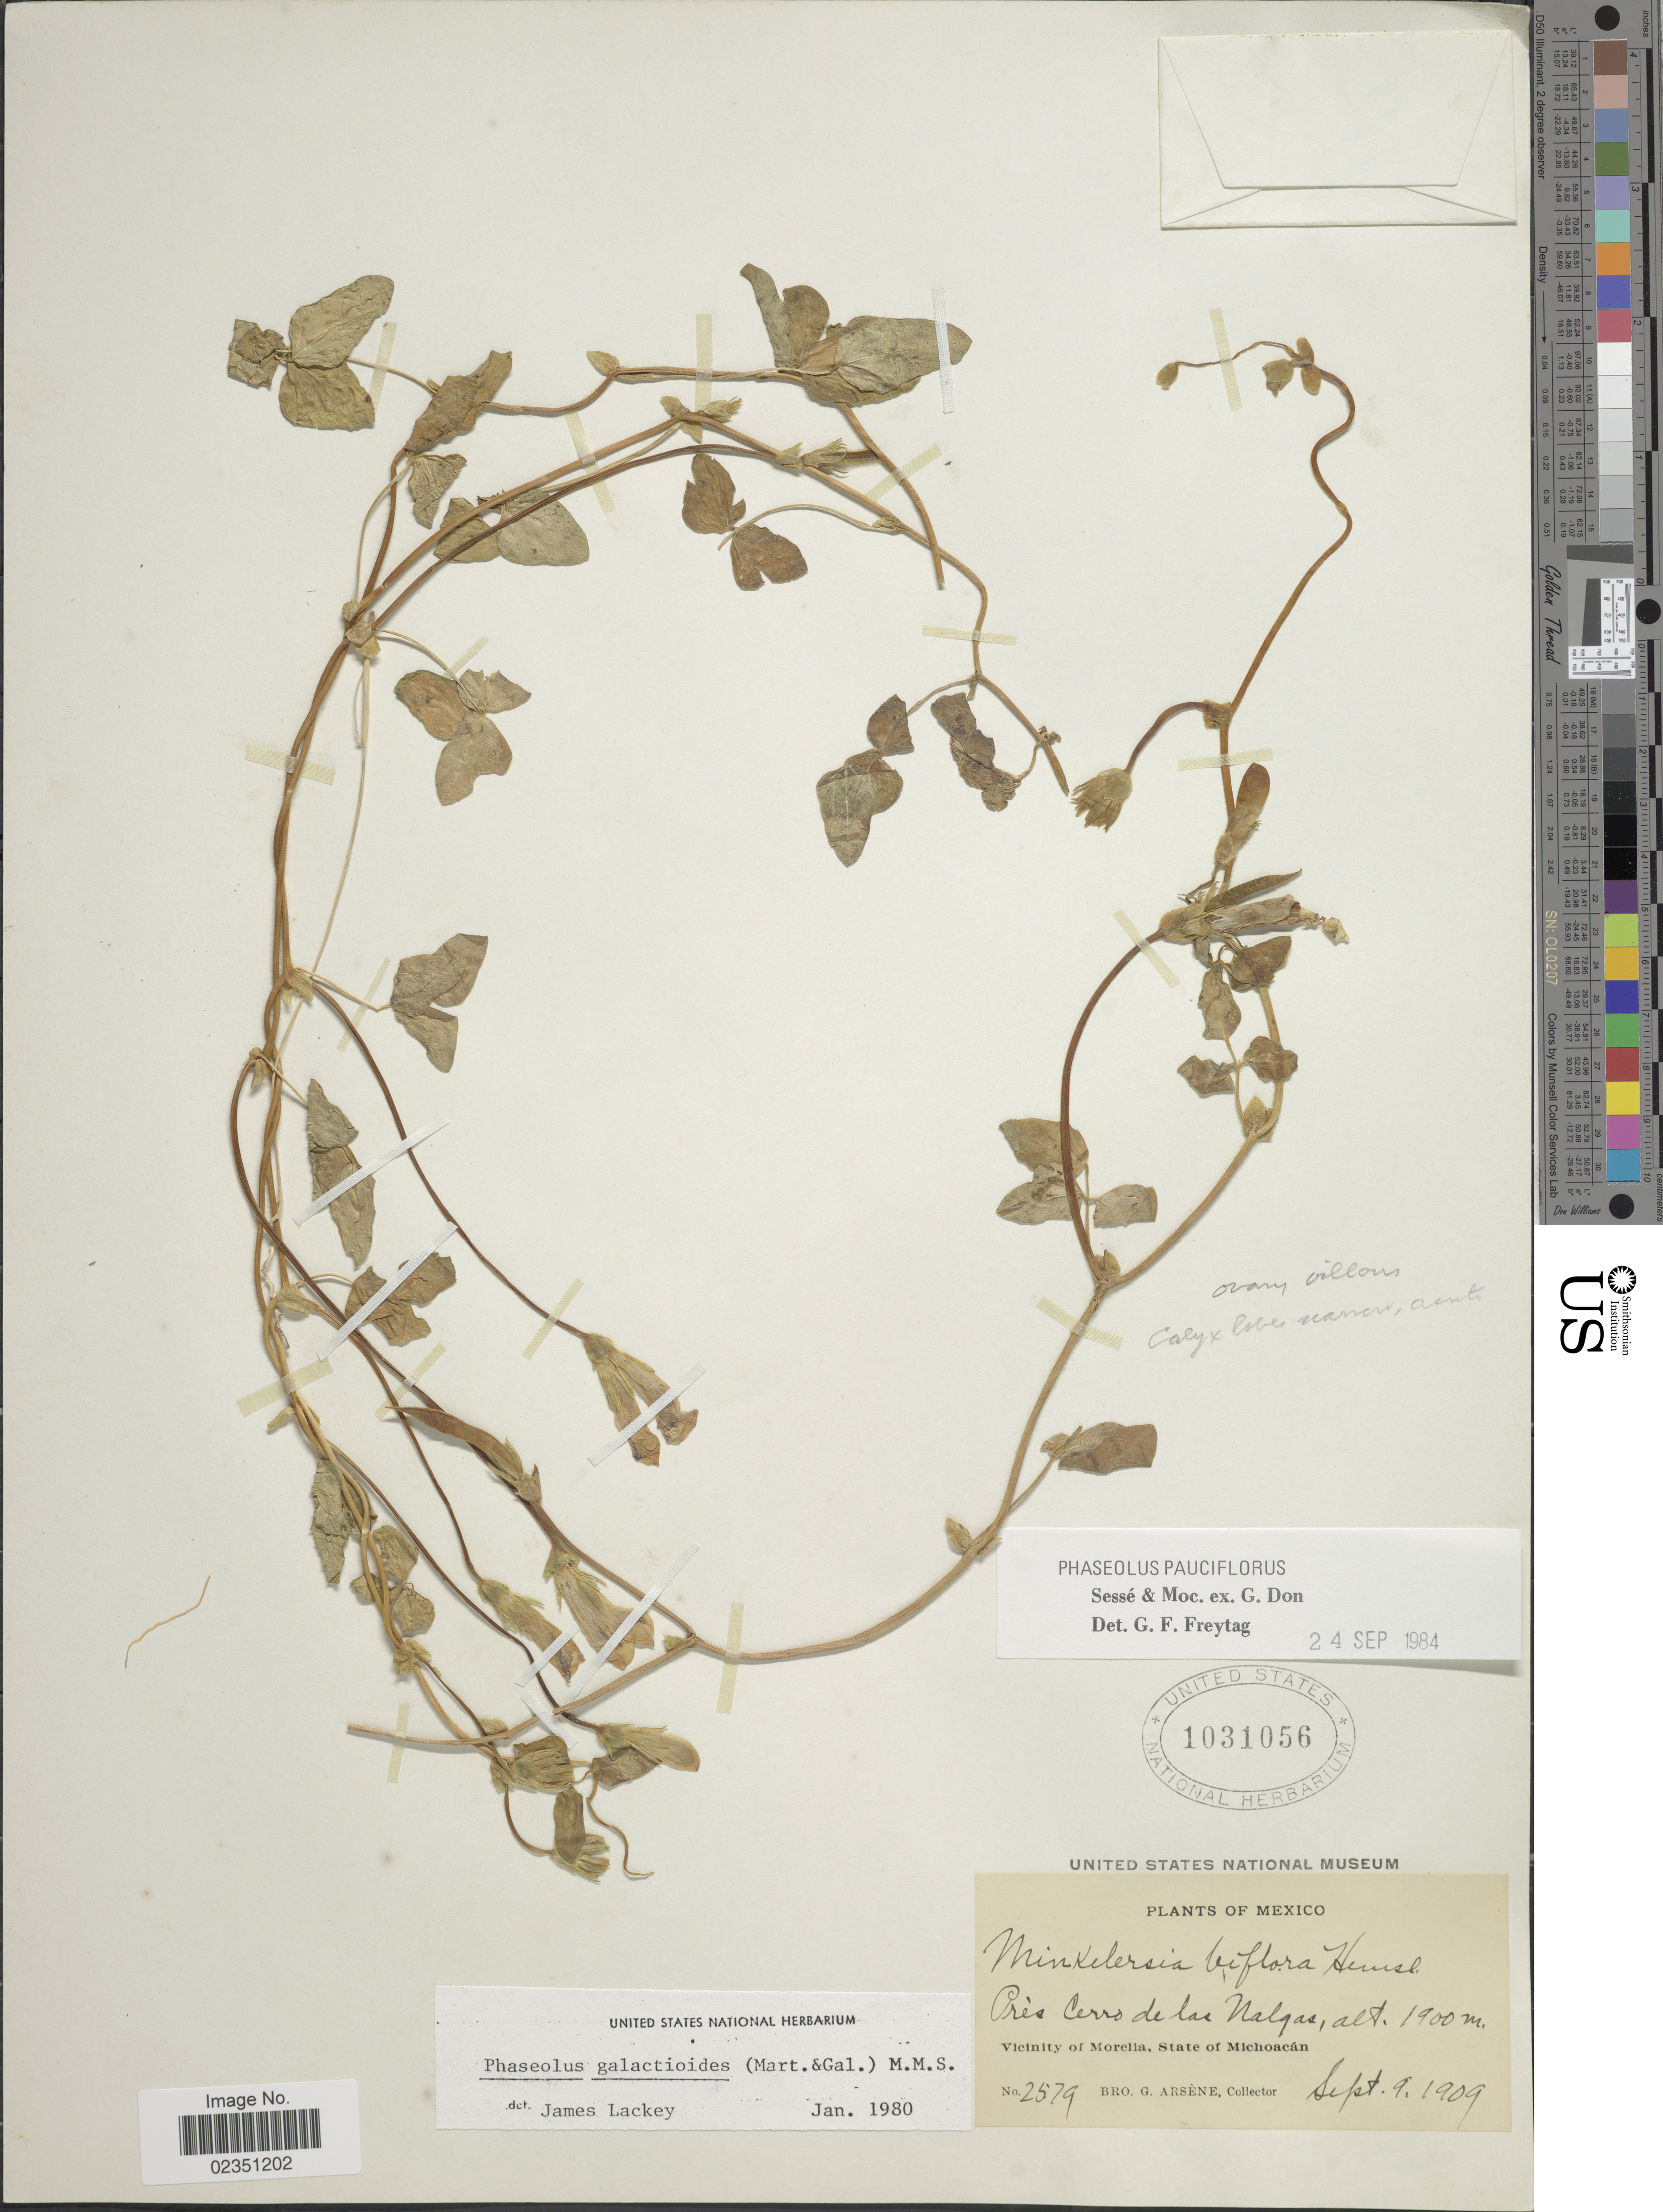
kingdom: Plantae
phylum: Tracheophyta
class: Magnoliopsida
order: Fabales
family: Fabaceae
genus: Phaseolus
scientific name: Phaseolus pauciflorus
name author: Sessé & Moc. ex G. Don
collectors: Bro. G. Arsène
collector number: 2579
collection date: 1909-09-09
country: Mexico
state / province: Michoacán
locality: Pres Cerro de las Nalgas. Vicinity of Morelia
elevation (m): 1900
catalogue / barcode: US 1031056